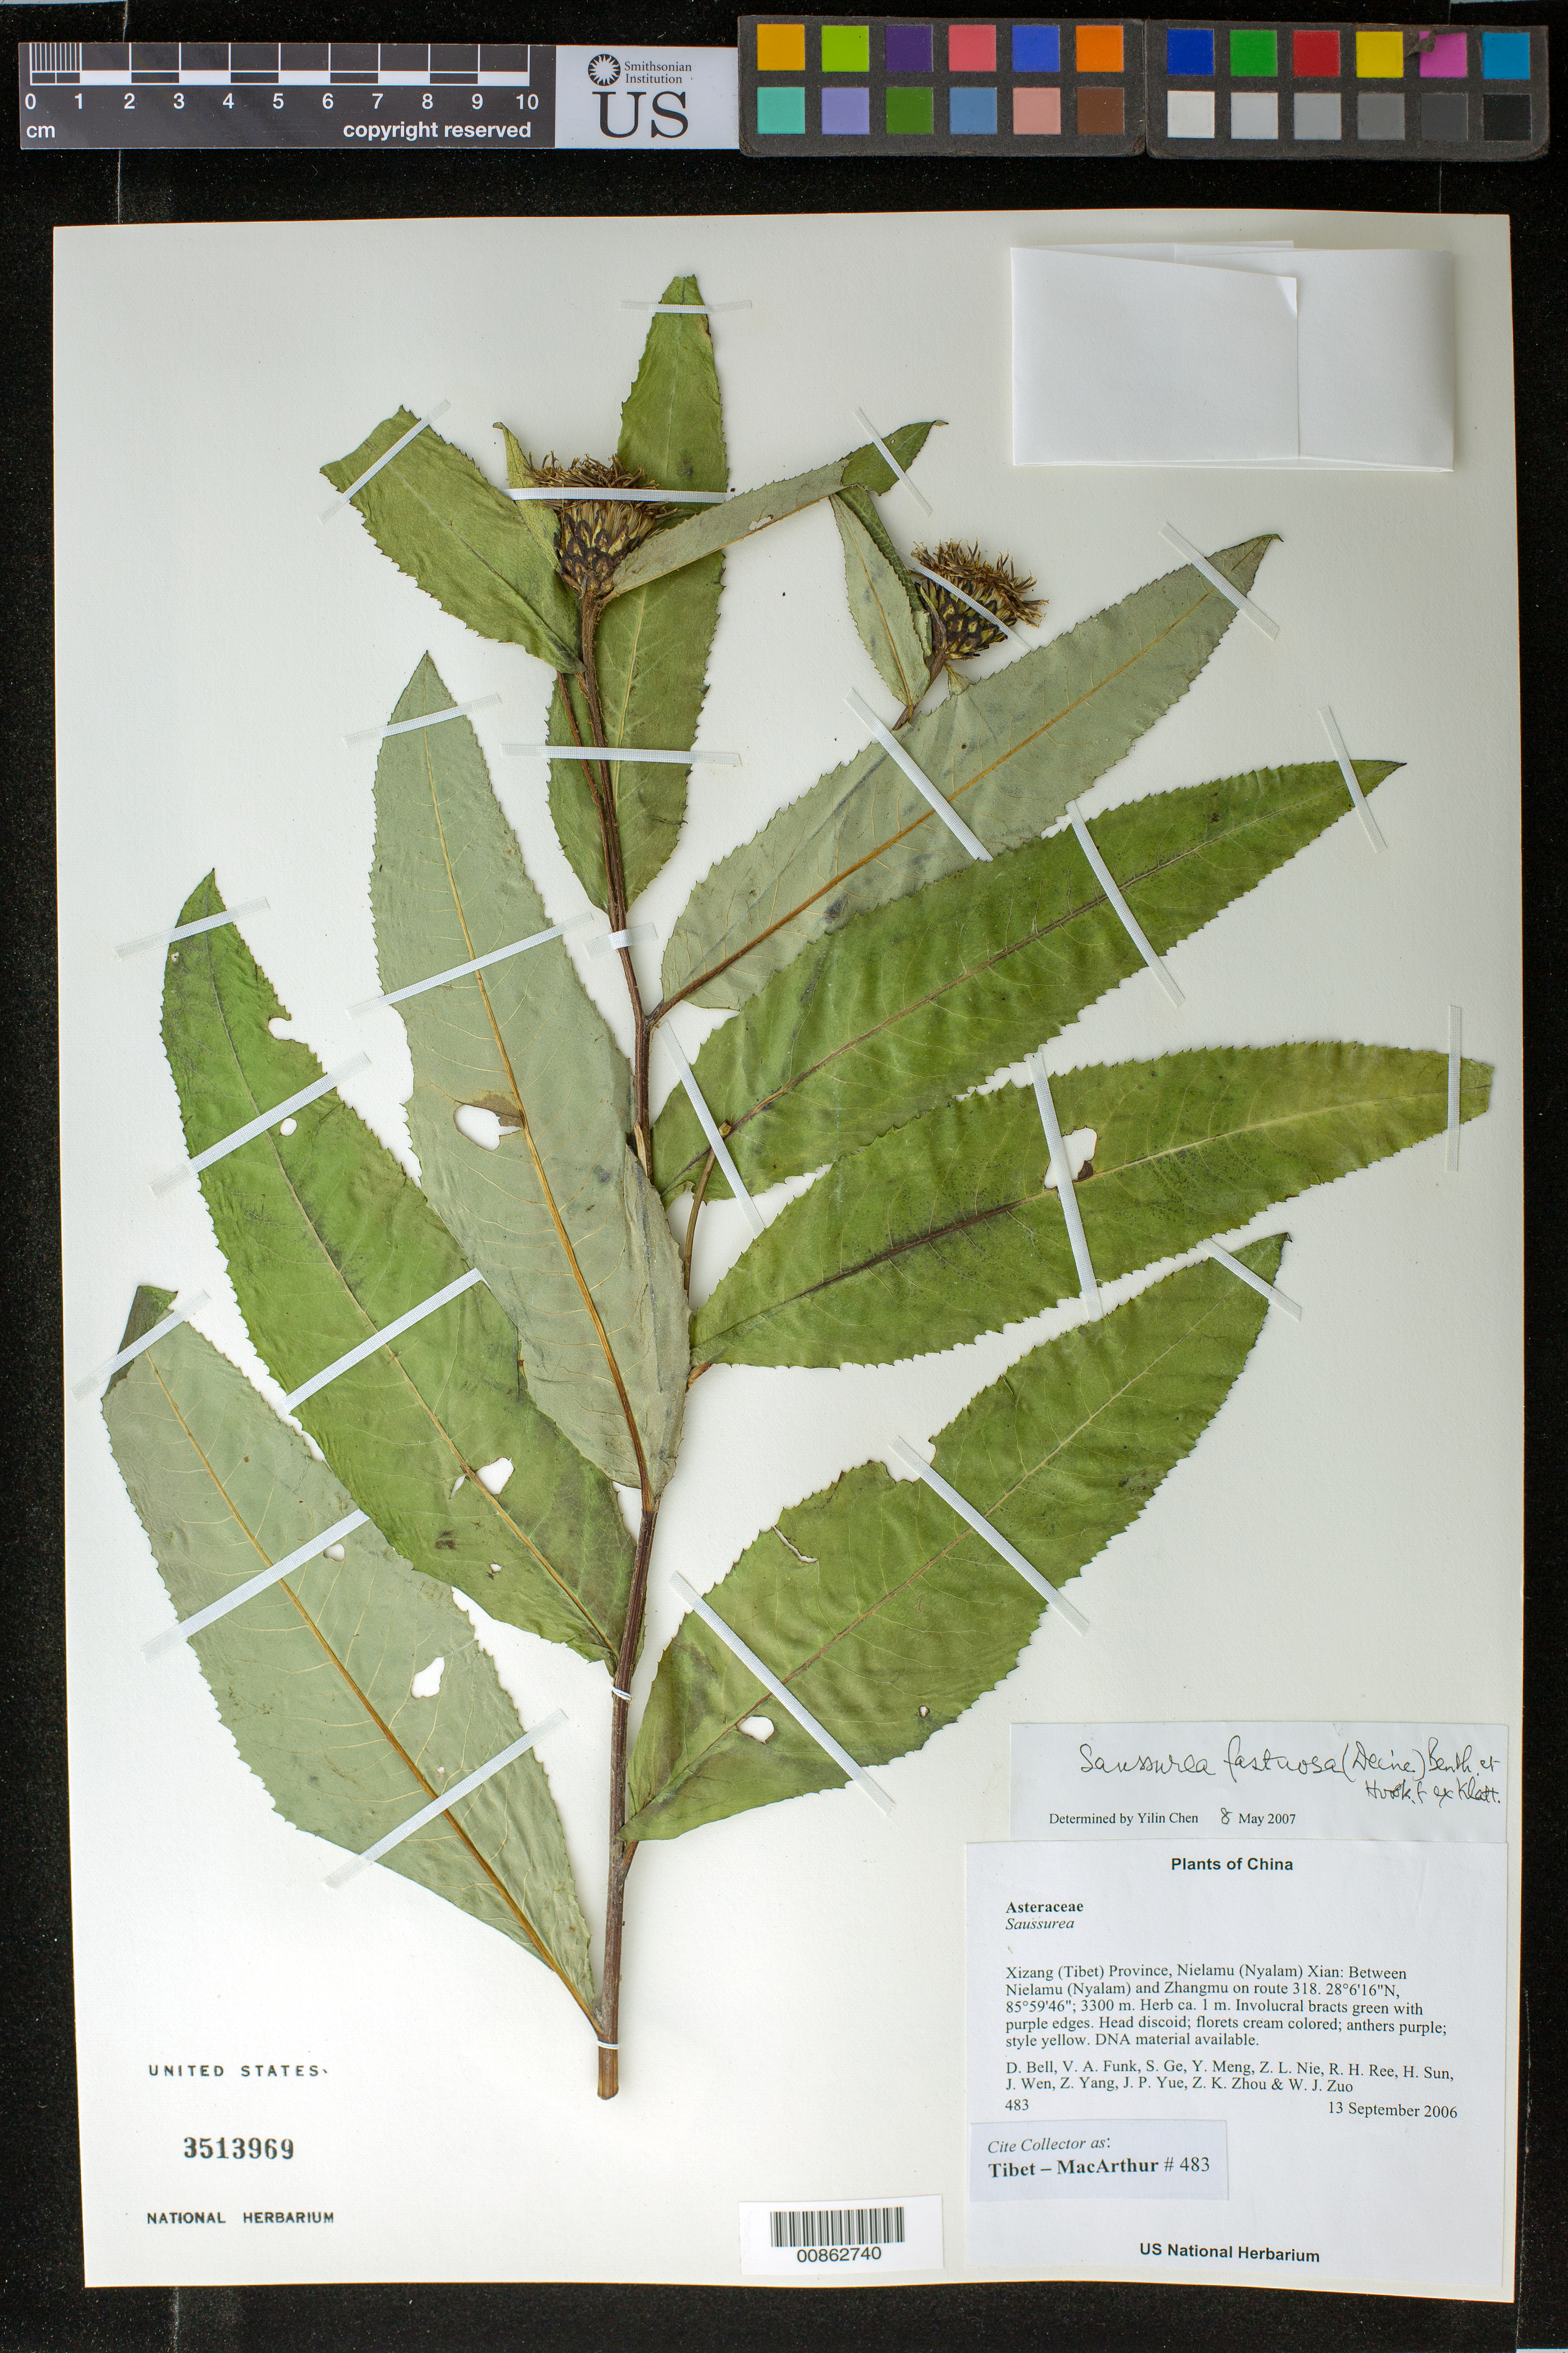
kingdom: Plantae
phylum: Tracheophyta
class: Magnoliopsida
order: Asterales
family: Asteraceae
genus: Saussurea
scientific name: Saussurea fastuosa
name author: (Decne.) Sch. Bip.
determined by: Yilin Chen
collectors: Tibet-MacArthur, D. A. Bell, V. Funk, S. Ge, Y. Meng, Z. Nie, R. Ree, H. Sun, J. Wen, Z. Yang, J. Yue, Z. Zhou & W. Zuo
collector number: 483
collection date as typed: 13 Sep 2006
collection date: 2006-09-13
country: China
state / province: Xizang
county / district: Nielamu (Nyalam) Xian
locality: Between Nielamu (Nyalam) and Zhangmu on route 318.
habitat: Slope with scattered shrubs and disturbed area beside road.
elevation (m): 3300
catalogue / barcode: US 3513969